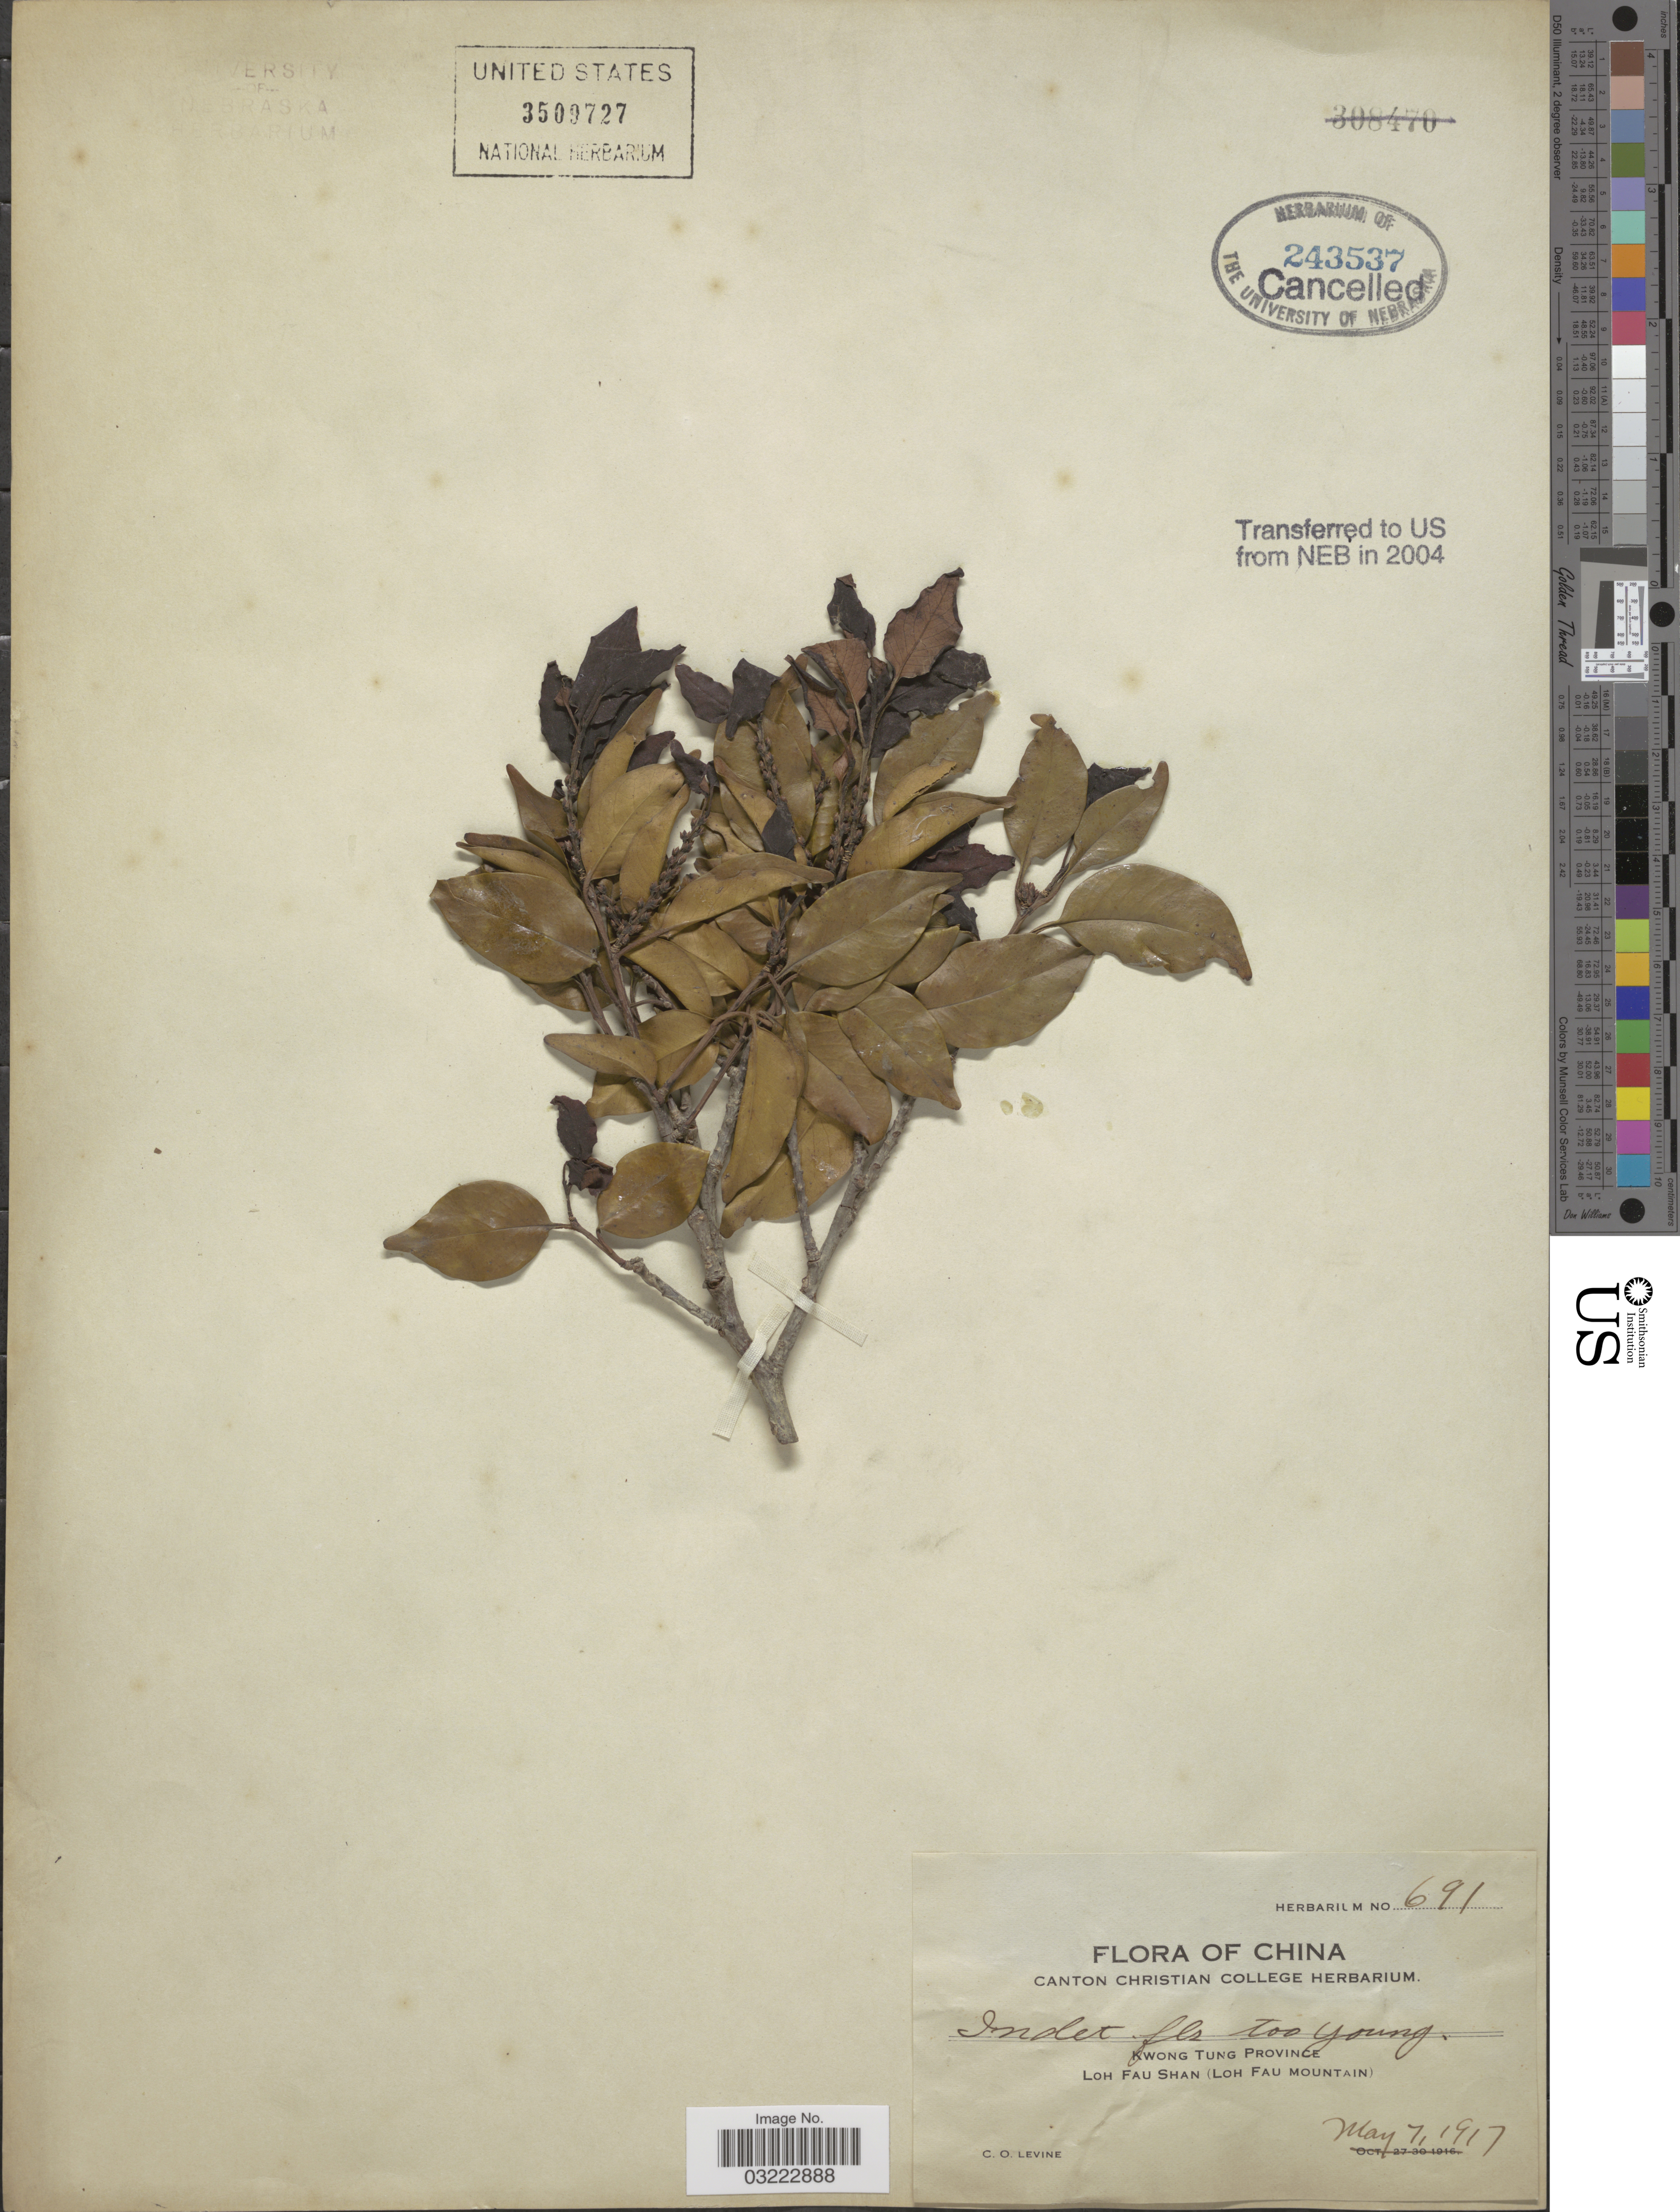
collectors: C. O. Levine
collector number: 691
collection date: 1917-05-07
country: China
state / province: Guangdong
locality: Kwong Tung Province. Loh Fau Shan (Loh Fau Mountain).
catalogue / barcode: US 3509727